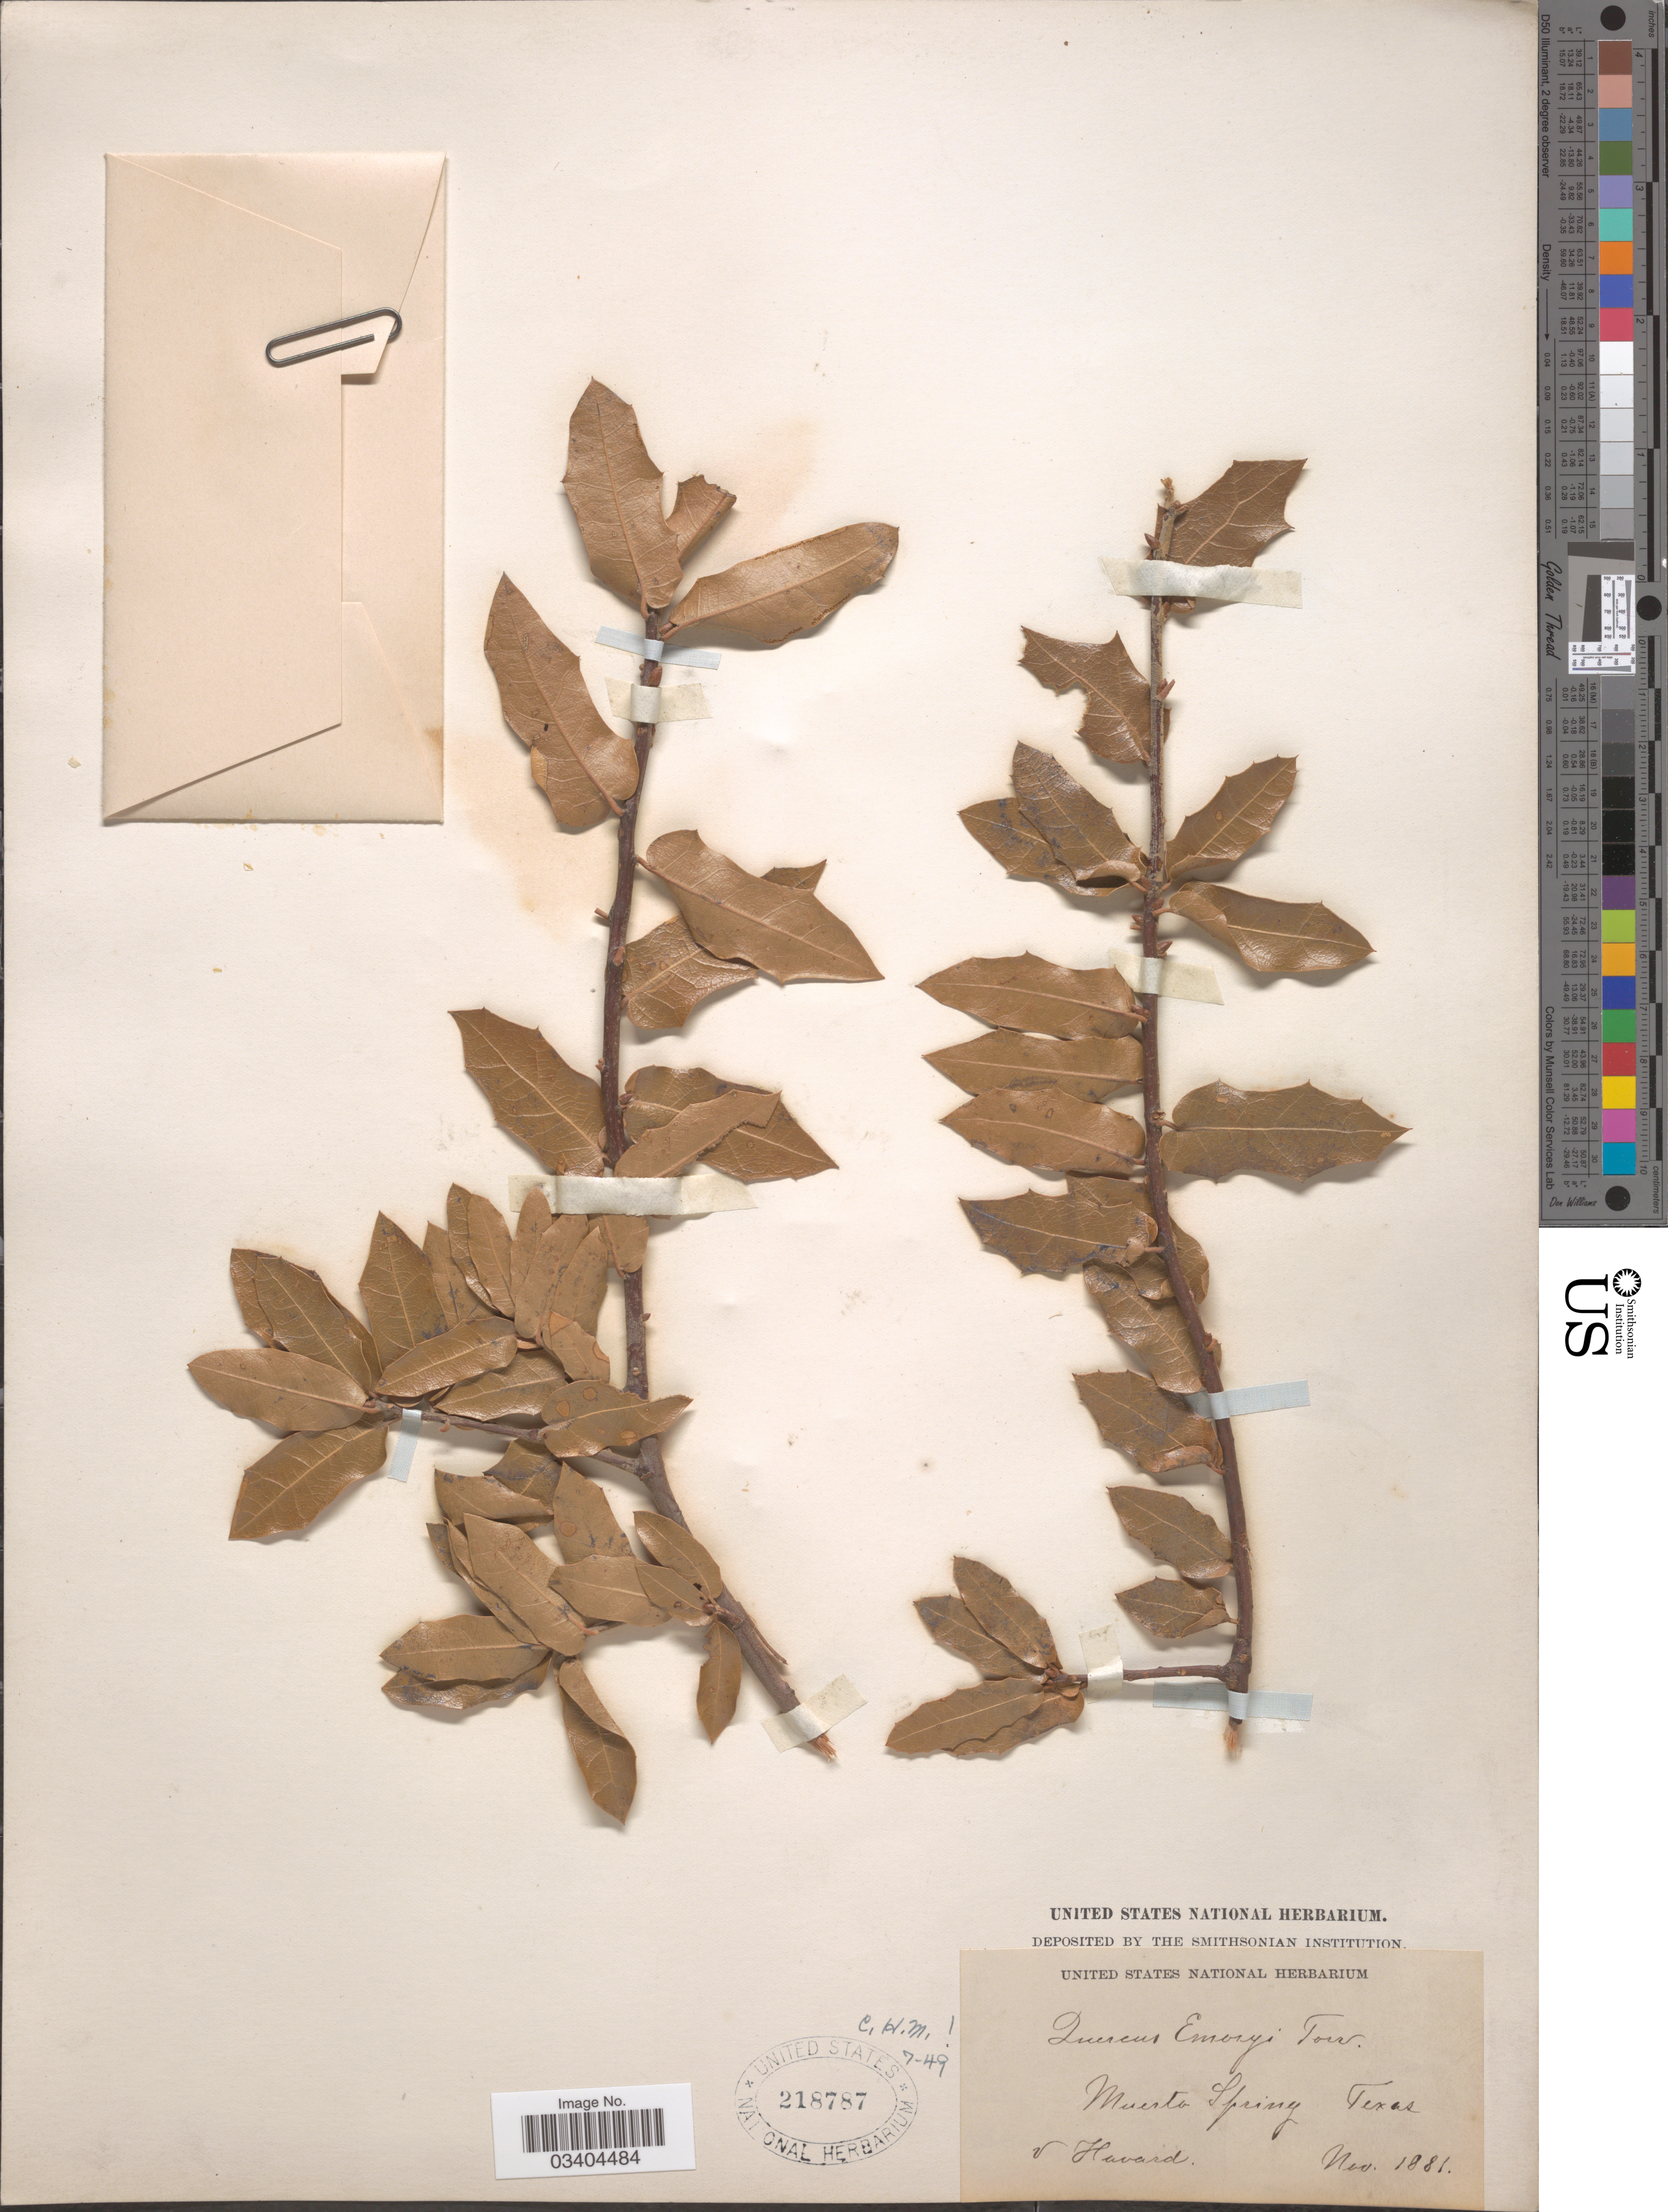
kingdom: Plantae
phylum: Tracheophyta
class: Magnoliopsida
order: Fagales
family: Fagaceae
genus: Quercus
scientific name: Quercus emoryi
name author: Torr. in Emory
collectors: V. Havard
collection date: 1881-11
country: United States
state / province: Texas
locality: Muerta Spring.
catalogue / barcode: US 218787